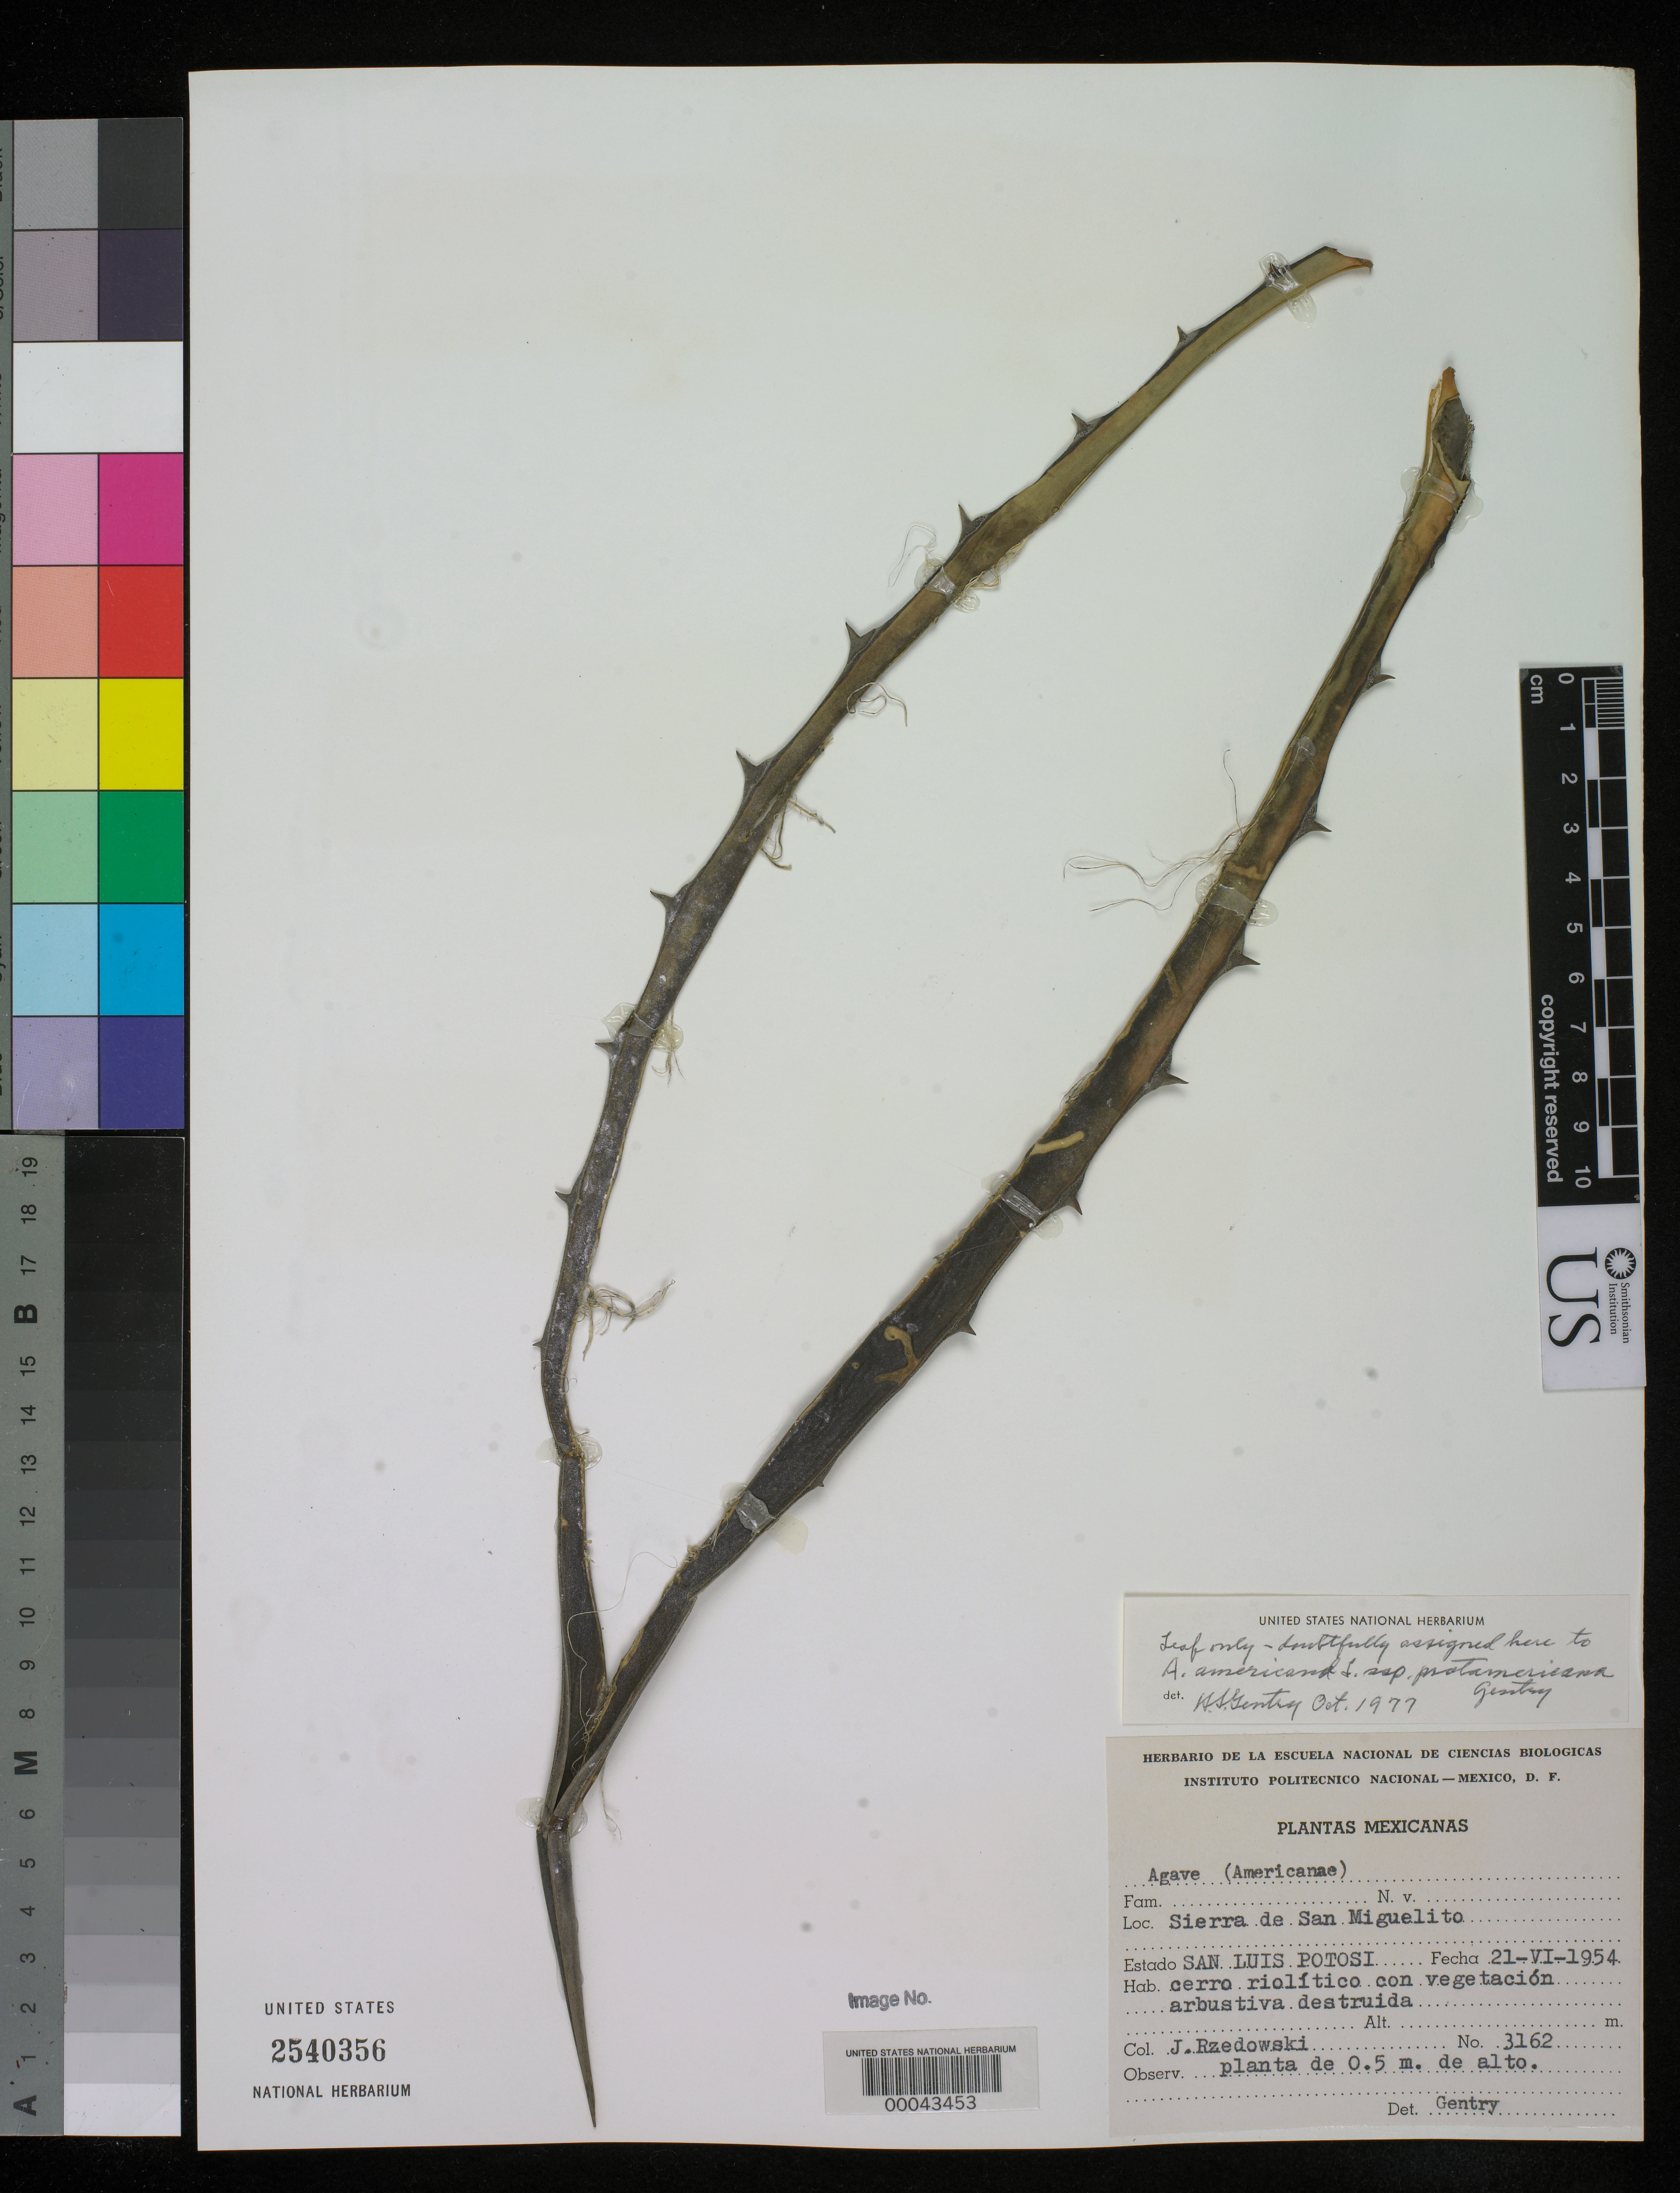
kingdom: Plantae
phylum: Tracheophyta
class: Liliopsida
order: Asparagales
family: Asparagaceae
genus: Agave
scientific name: Agave americana subsp. protamericana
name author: Gentry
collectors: J. Rzedowski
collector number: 3162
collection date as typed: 21 Apr 1954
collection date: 1954-04-21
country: Mexico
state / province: San Luis Potosí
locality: Sierra de san miguelito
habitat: Riolitico slope with vegetation and shrubs destroyed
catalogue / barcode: US 2540356